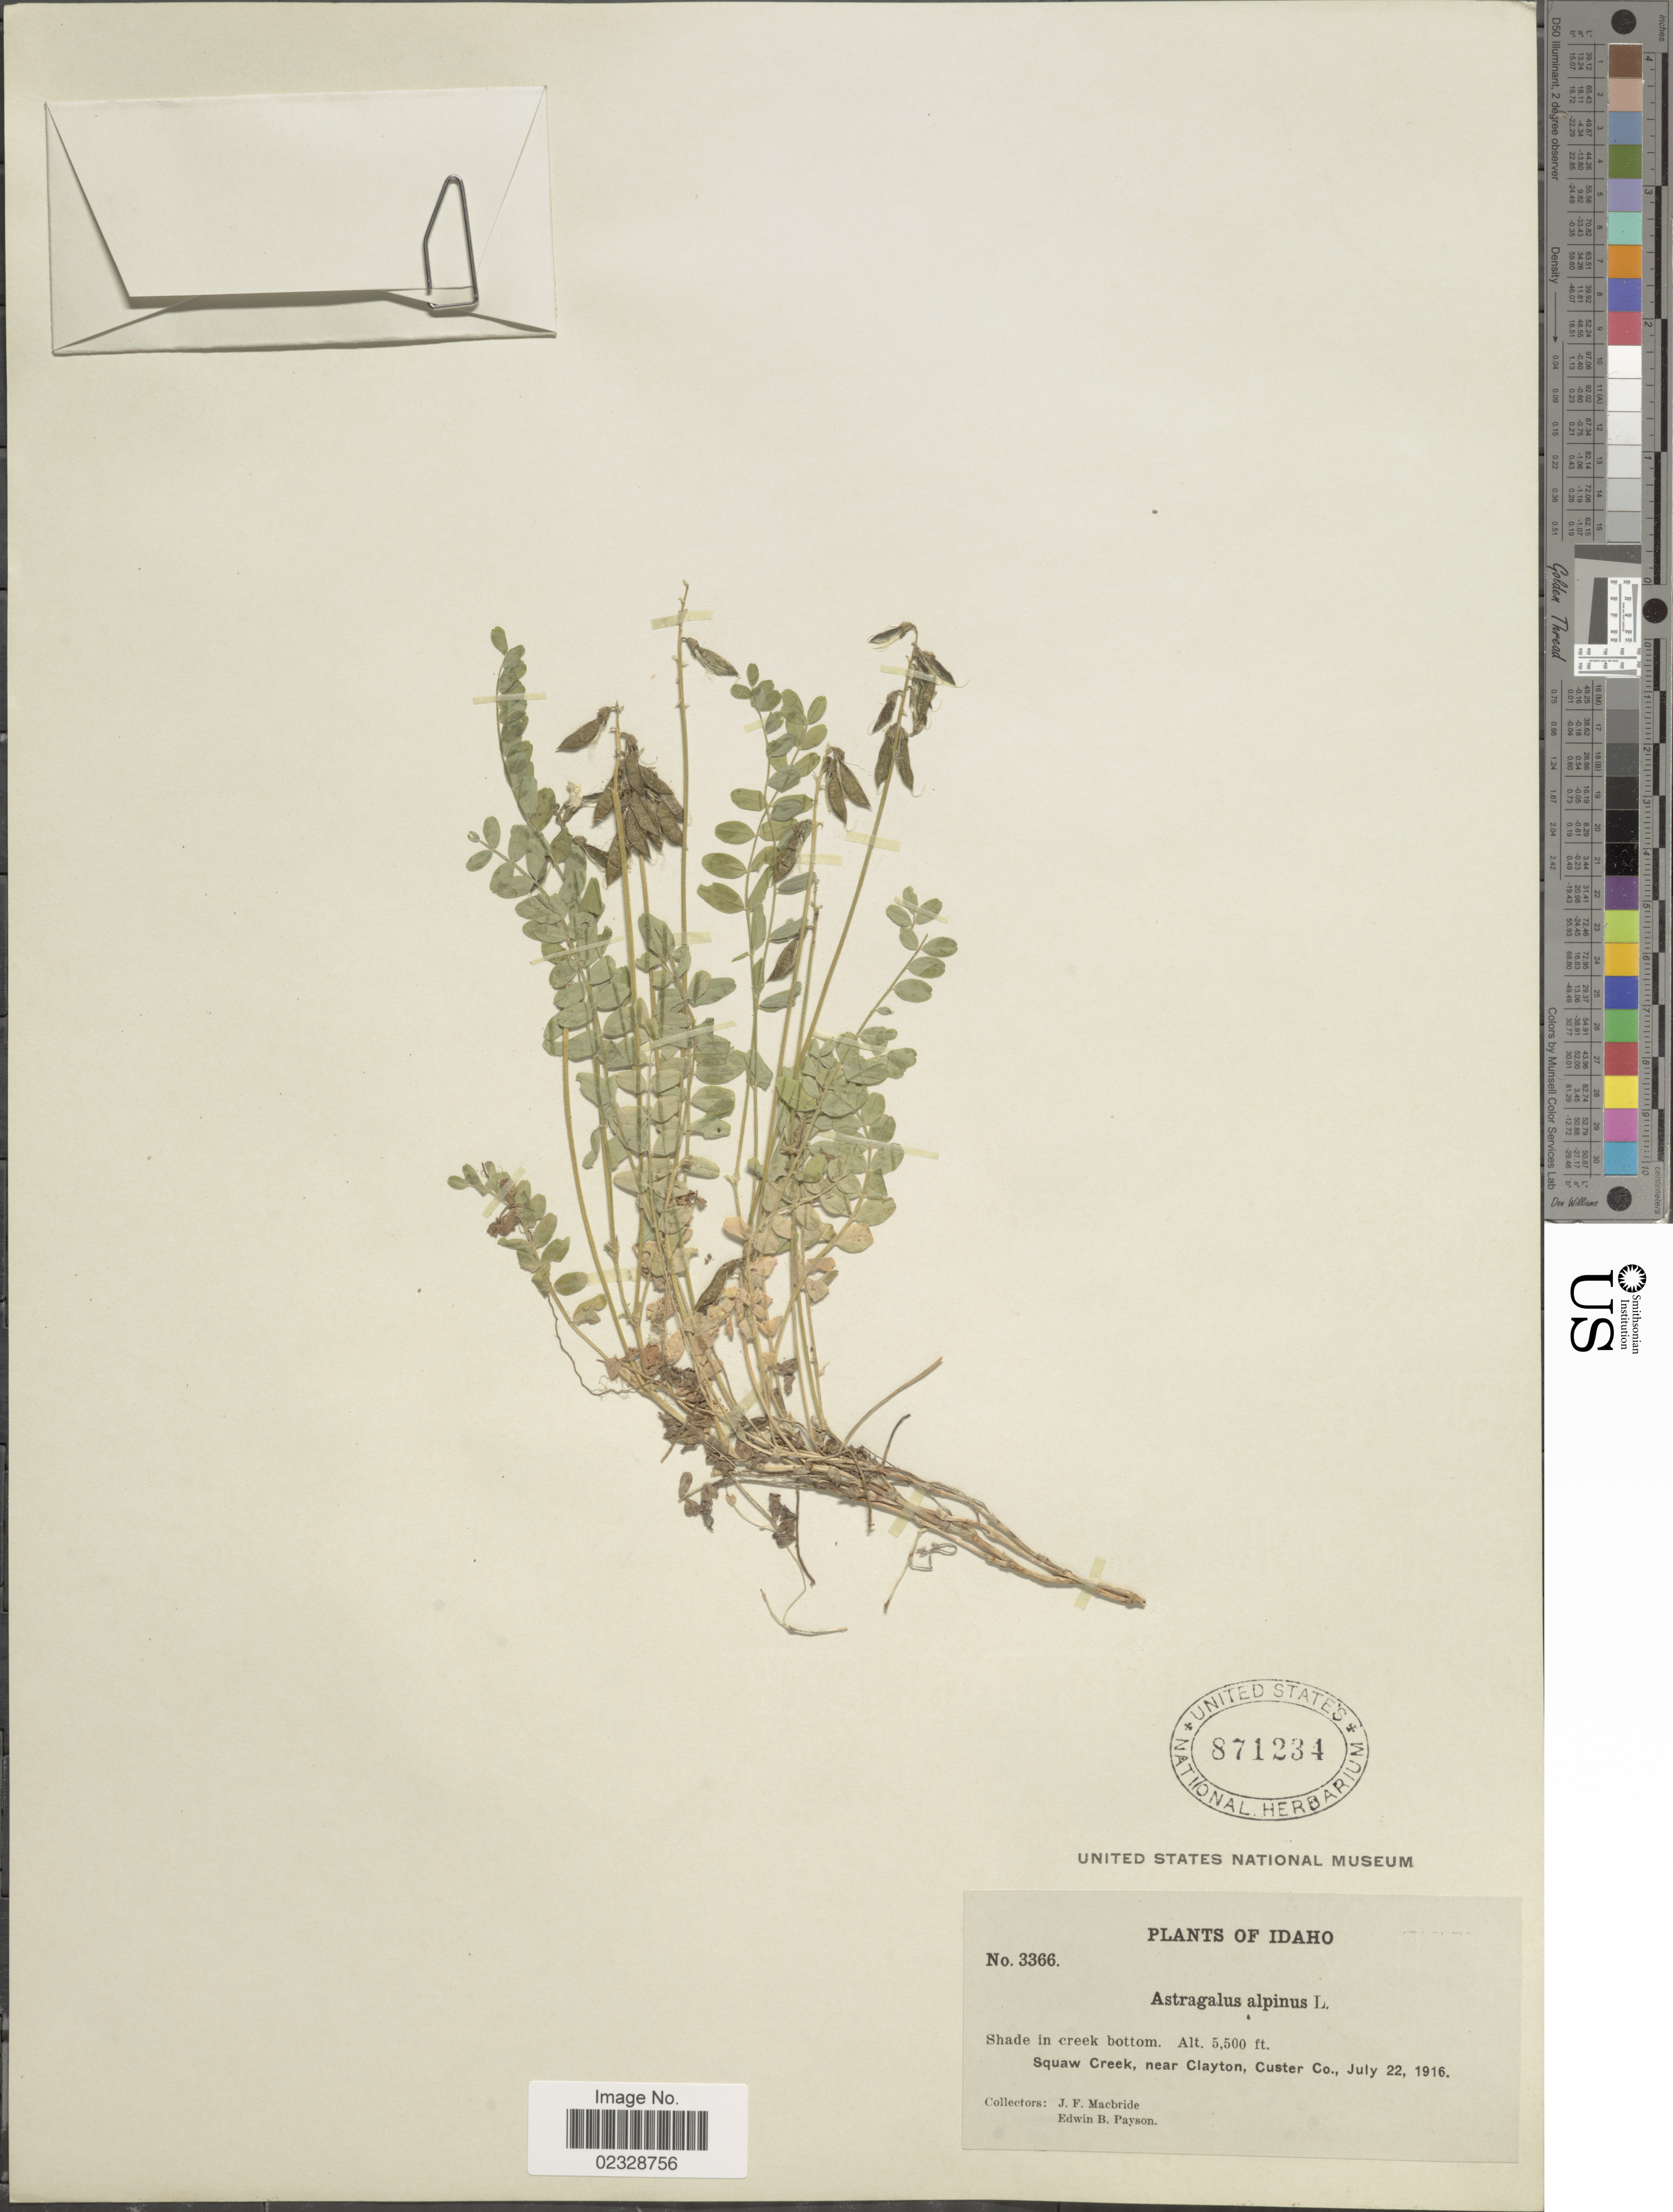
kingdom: Plantae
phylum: Tracheophyta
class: Magnoliopsida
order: Fabales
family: Fabaceae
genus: Astragalus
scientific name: Astragalus alpinus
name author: L.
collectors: J. F. Macbride & E. B. Payson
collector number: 3366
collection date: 1916-07-22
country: United States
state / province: Idaho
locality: Squaw Creek, near Clayton, Custer Co.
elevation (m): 1676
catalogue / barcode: US 871234